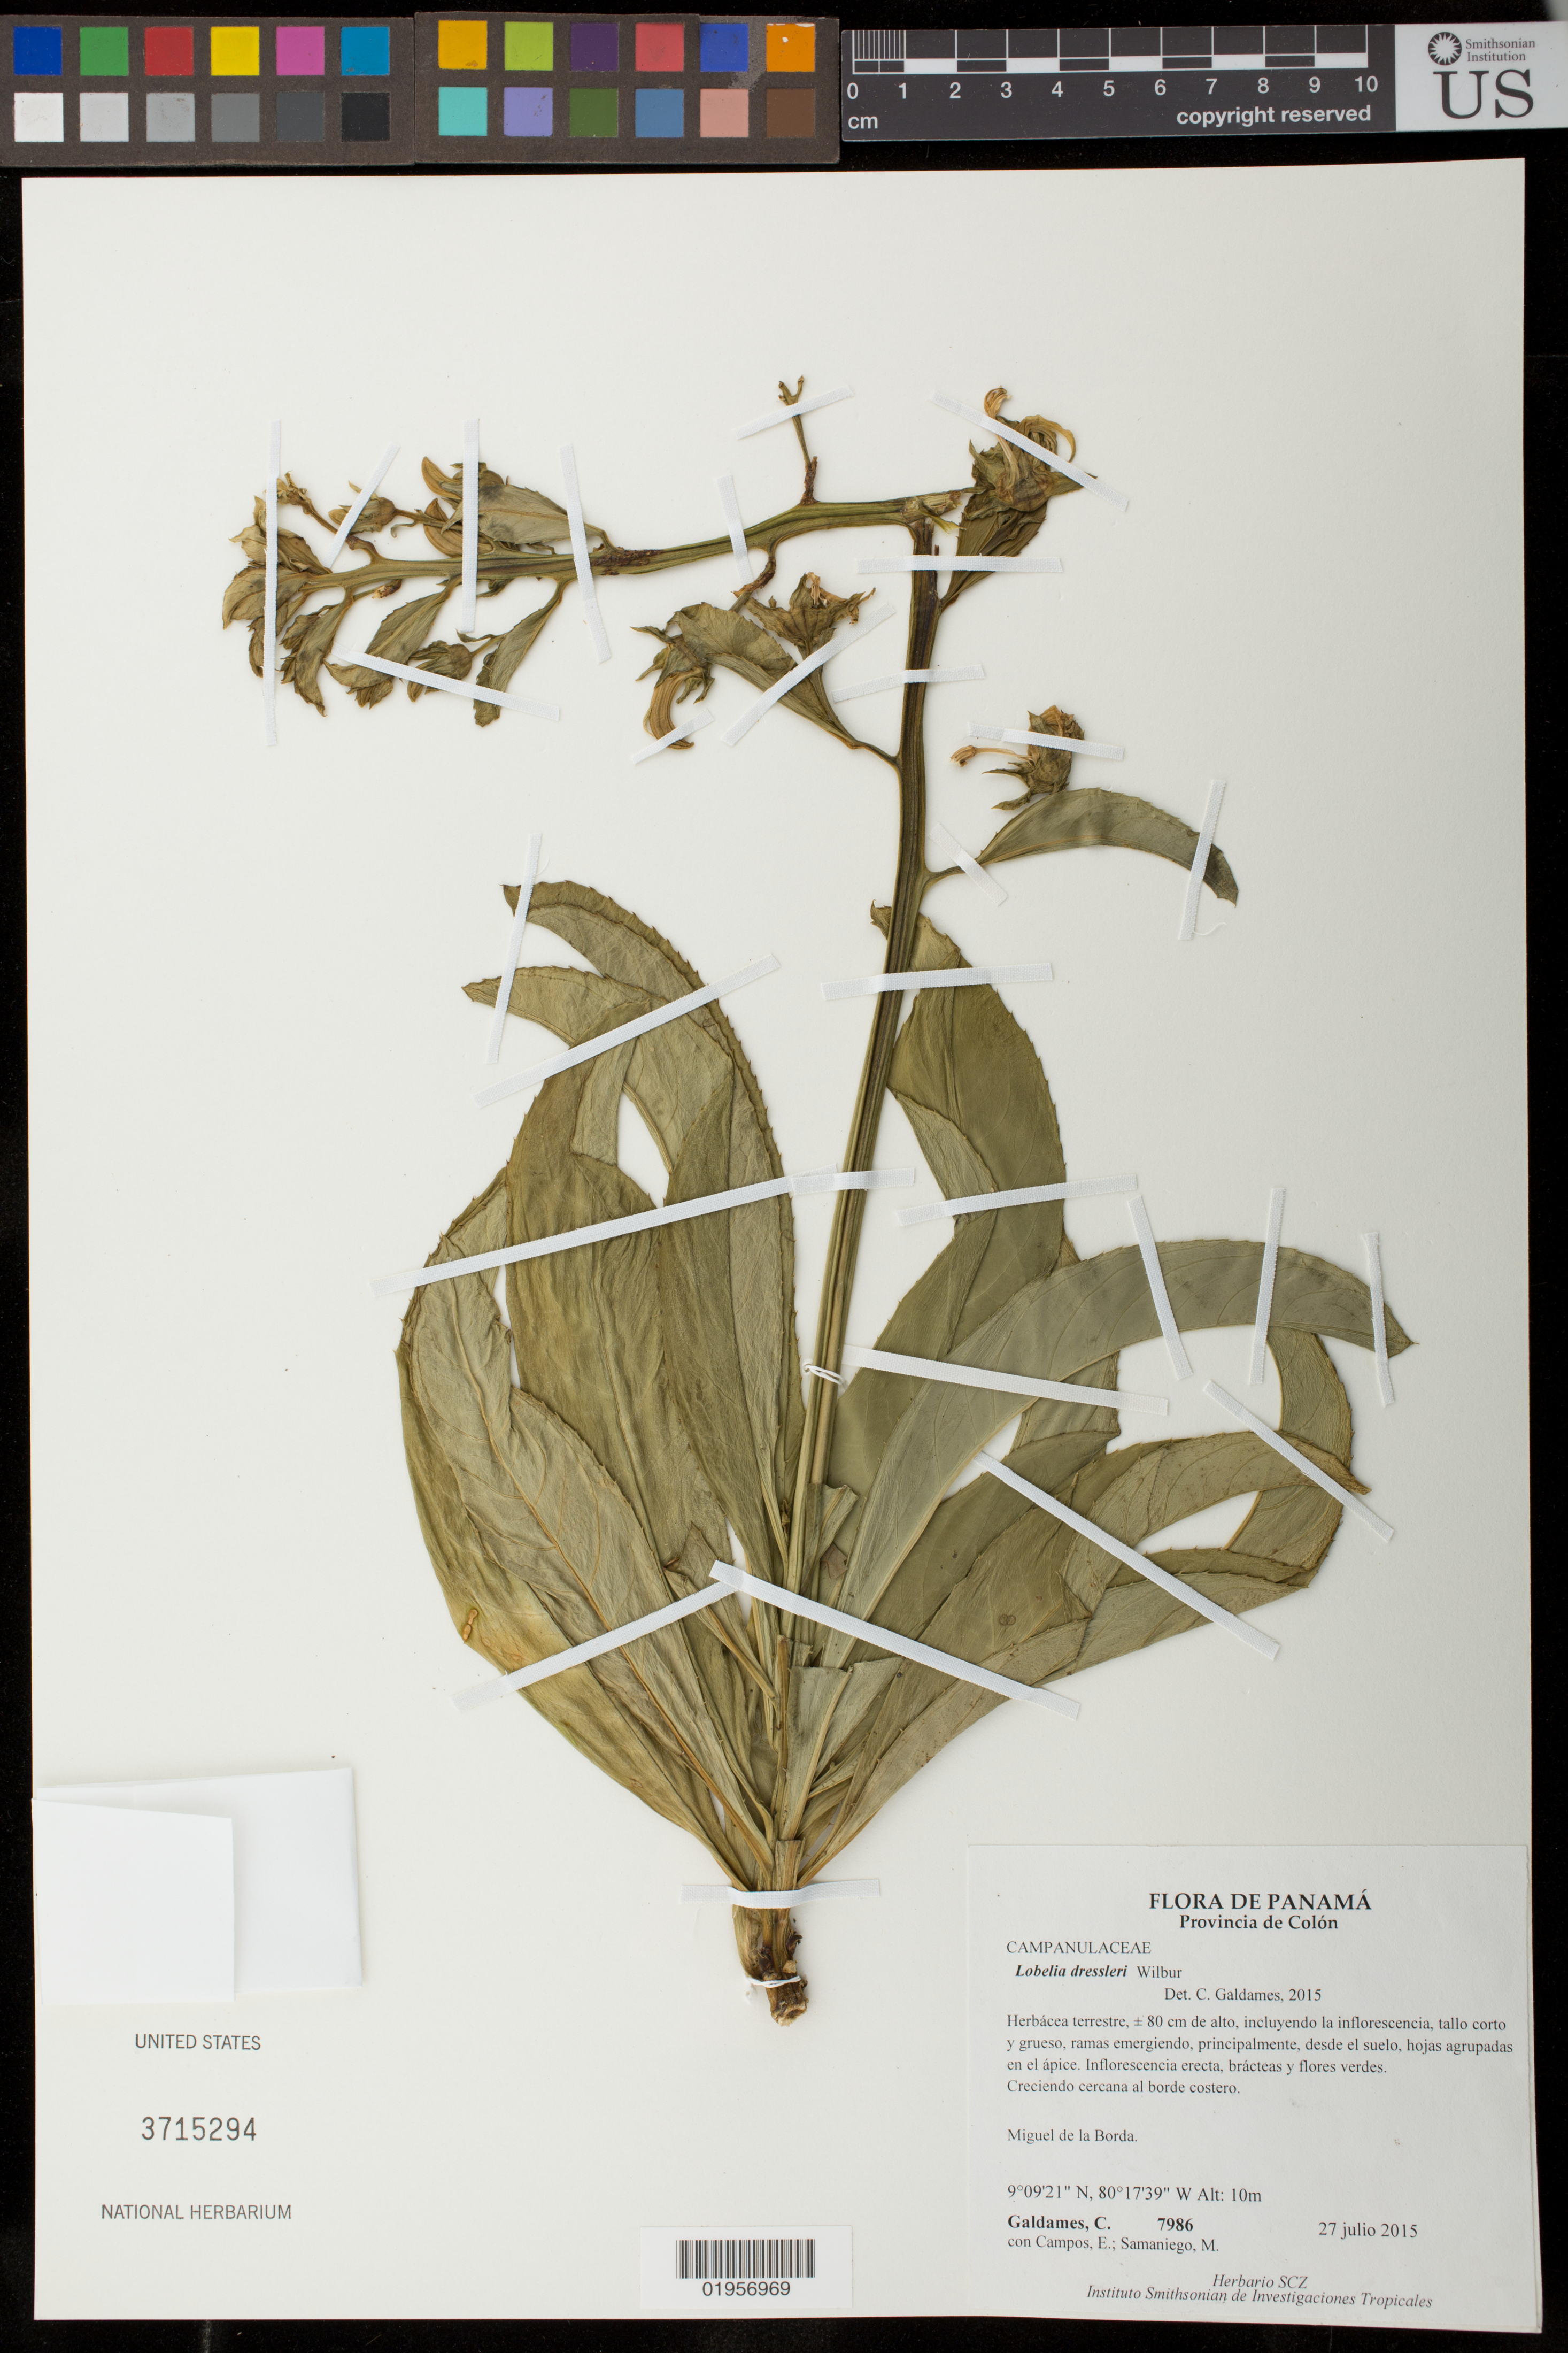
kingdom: Plantae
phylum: Tracheophyta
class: Magnoliopsida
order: Asterales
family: Campanulaceae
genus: Lobelia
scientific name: Lobelia dressleri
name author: Wilbur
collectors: C. Galdames, E. Campos & M. Samaniego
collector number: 7986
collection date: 2015-07-27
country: Panama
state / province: Colón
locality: Miguel de la Borda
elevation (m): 10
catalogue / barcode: US 3715294